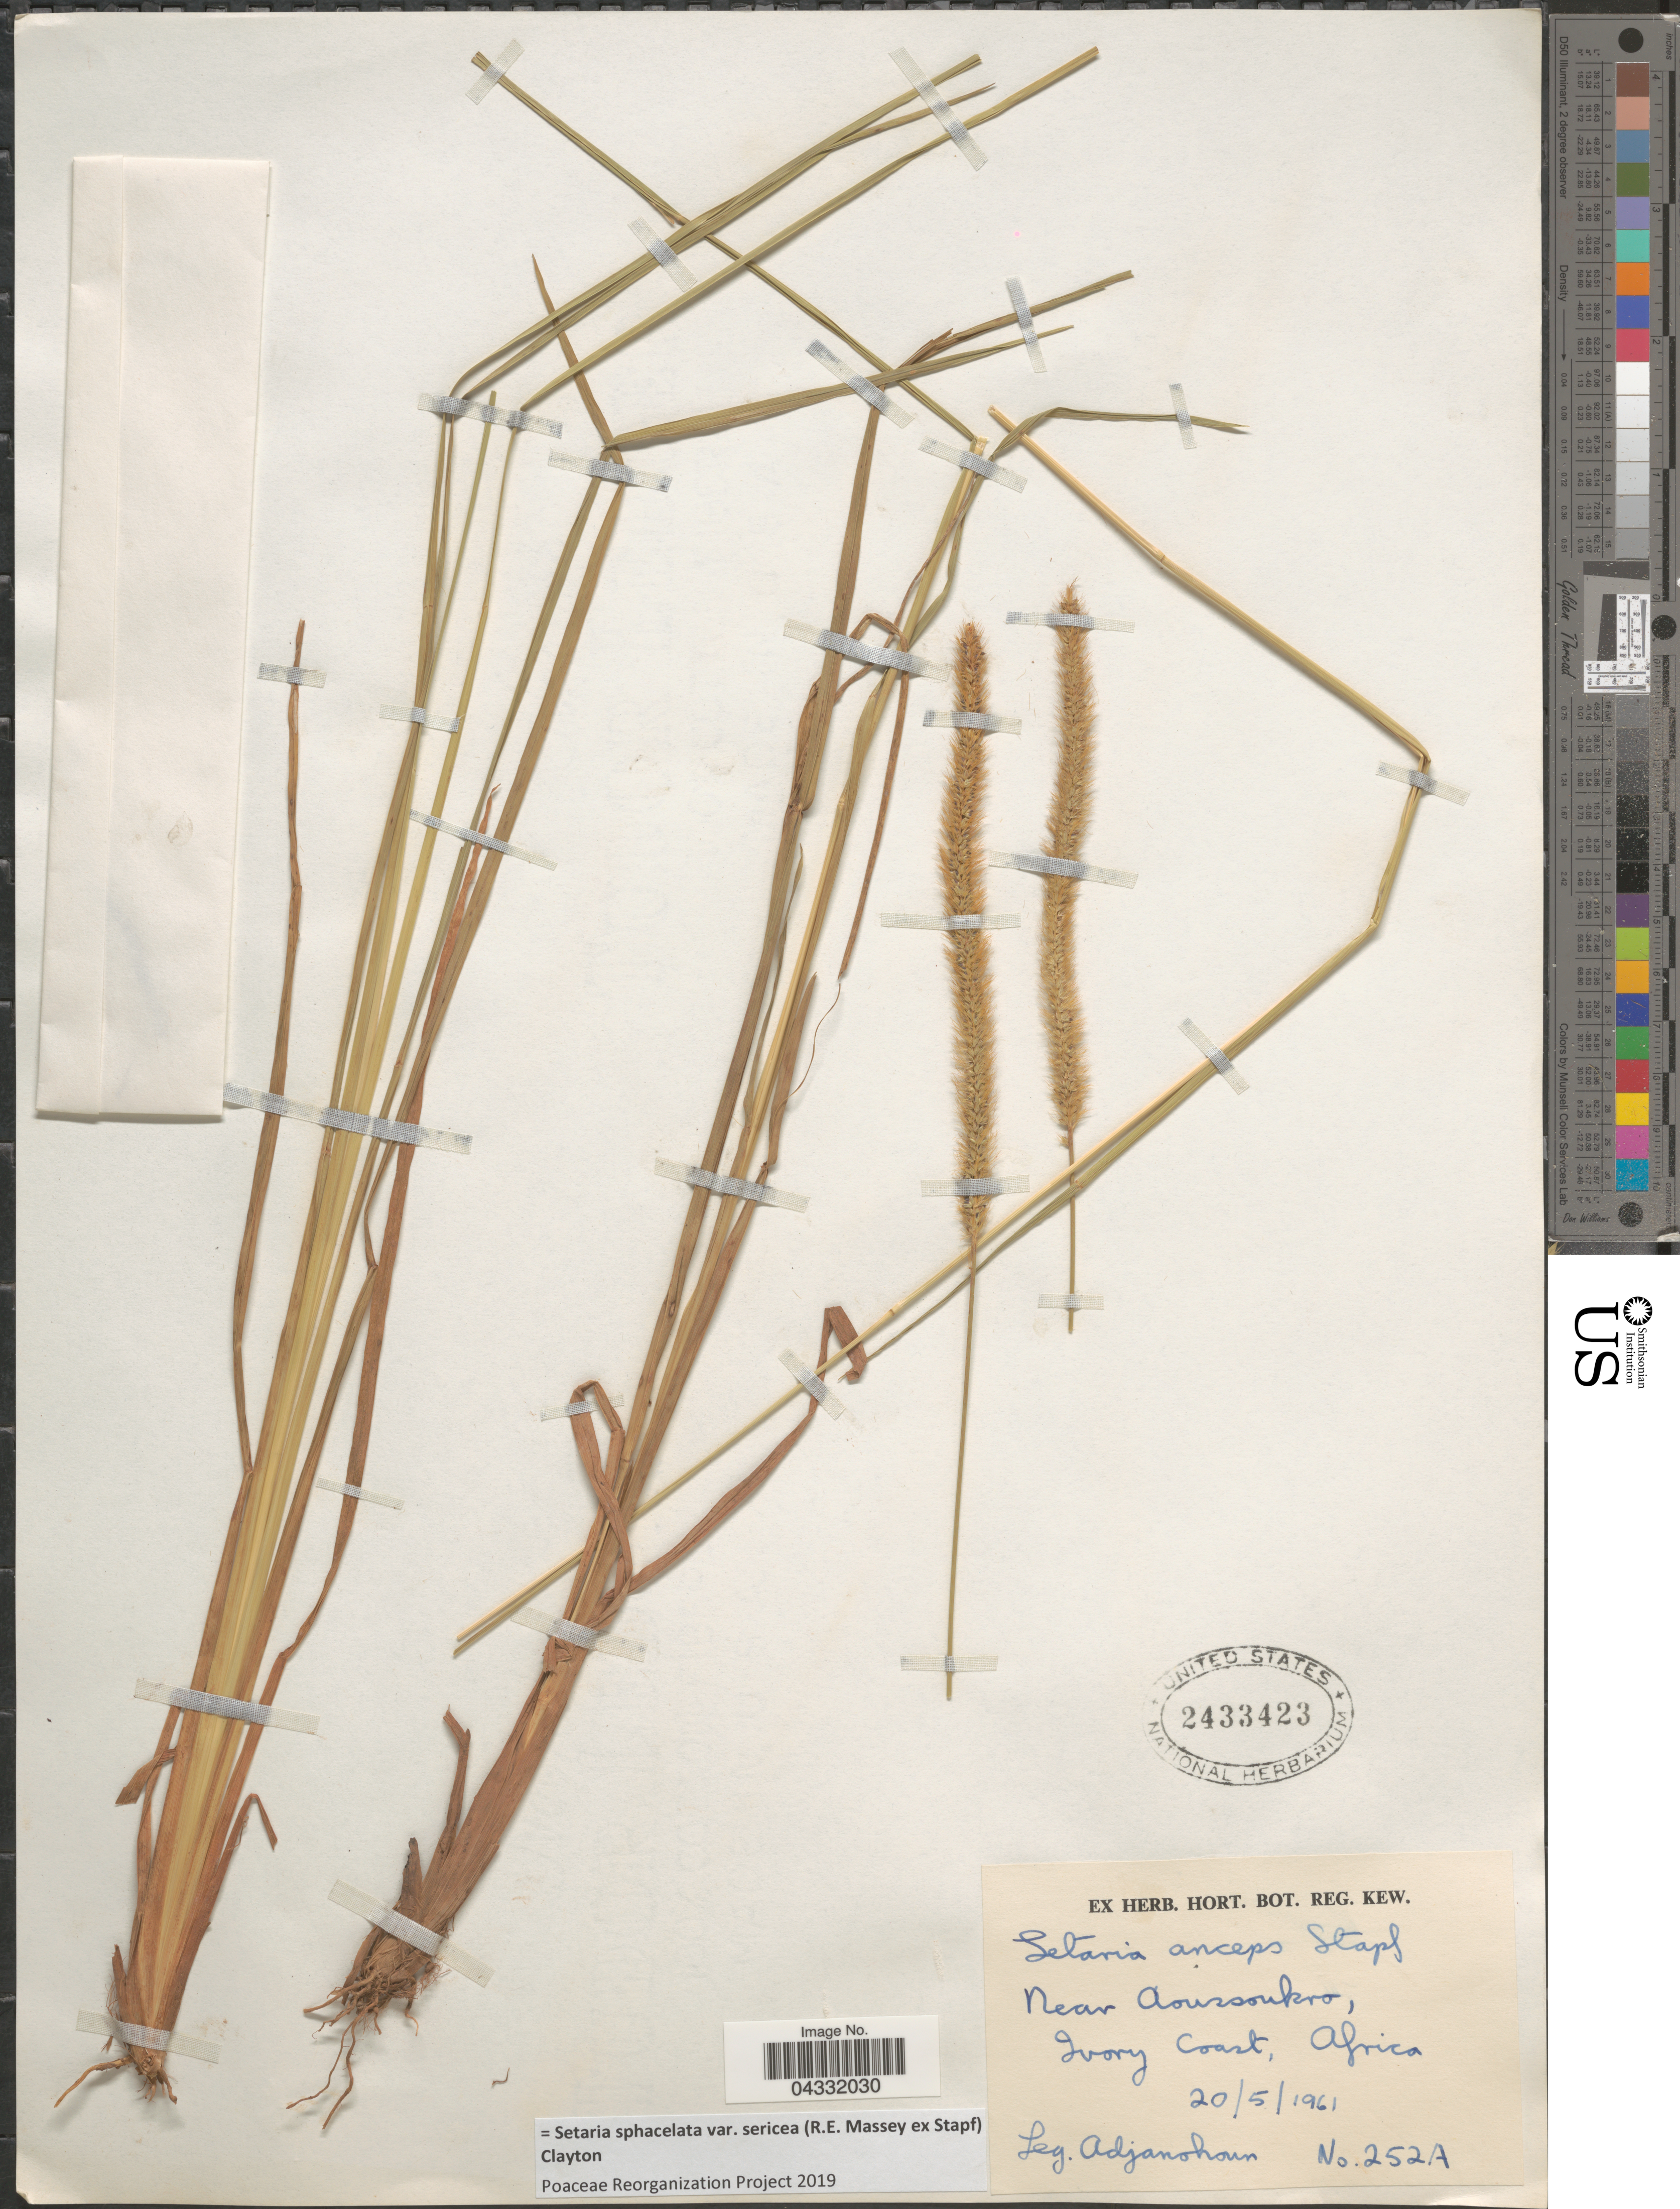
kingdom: Plantae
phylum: Tracheophyta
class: Liliopsida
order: Poales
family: Poaceae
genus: Setaria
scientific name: Setaria sphacelata var. sericea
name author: (R.E. Massey ex Stapf) Clayton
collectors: Adjanohoun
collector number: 252A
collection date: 1961-05-20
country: Ivory Coast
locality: Near Aoussoukro.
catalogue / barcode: US 2433423